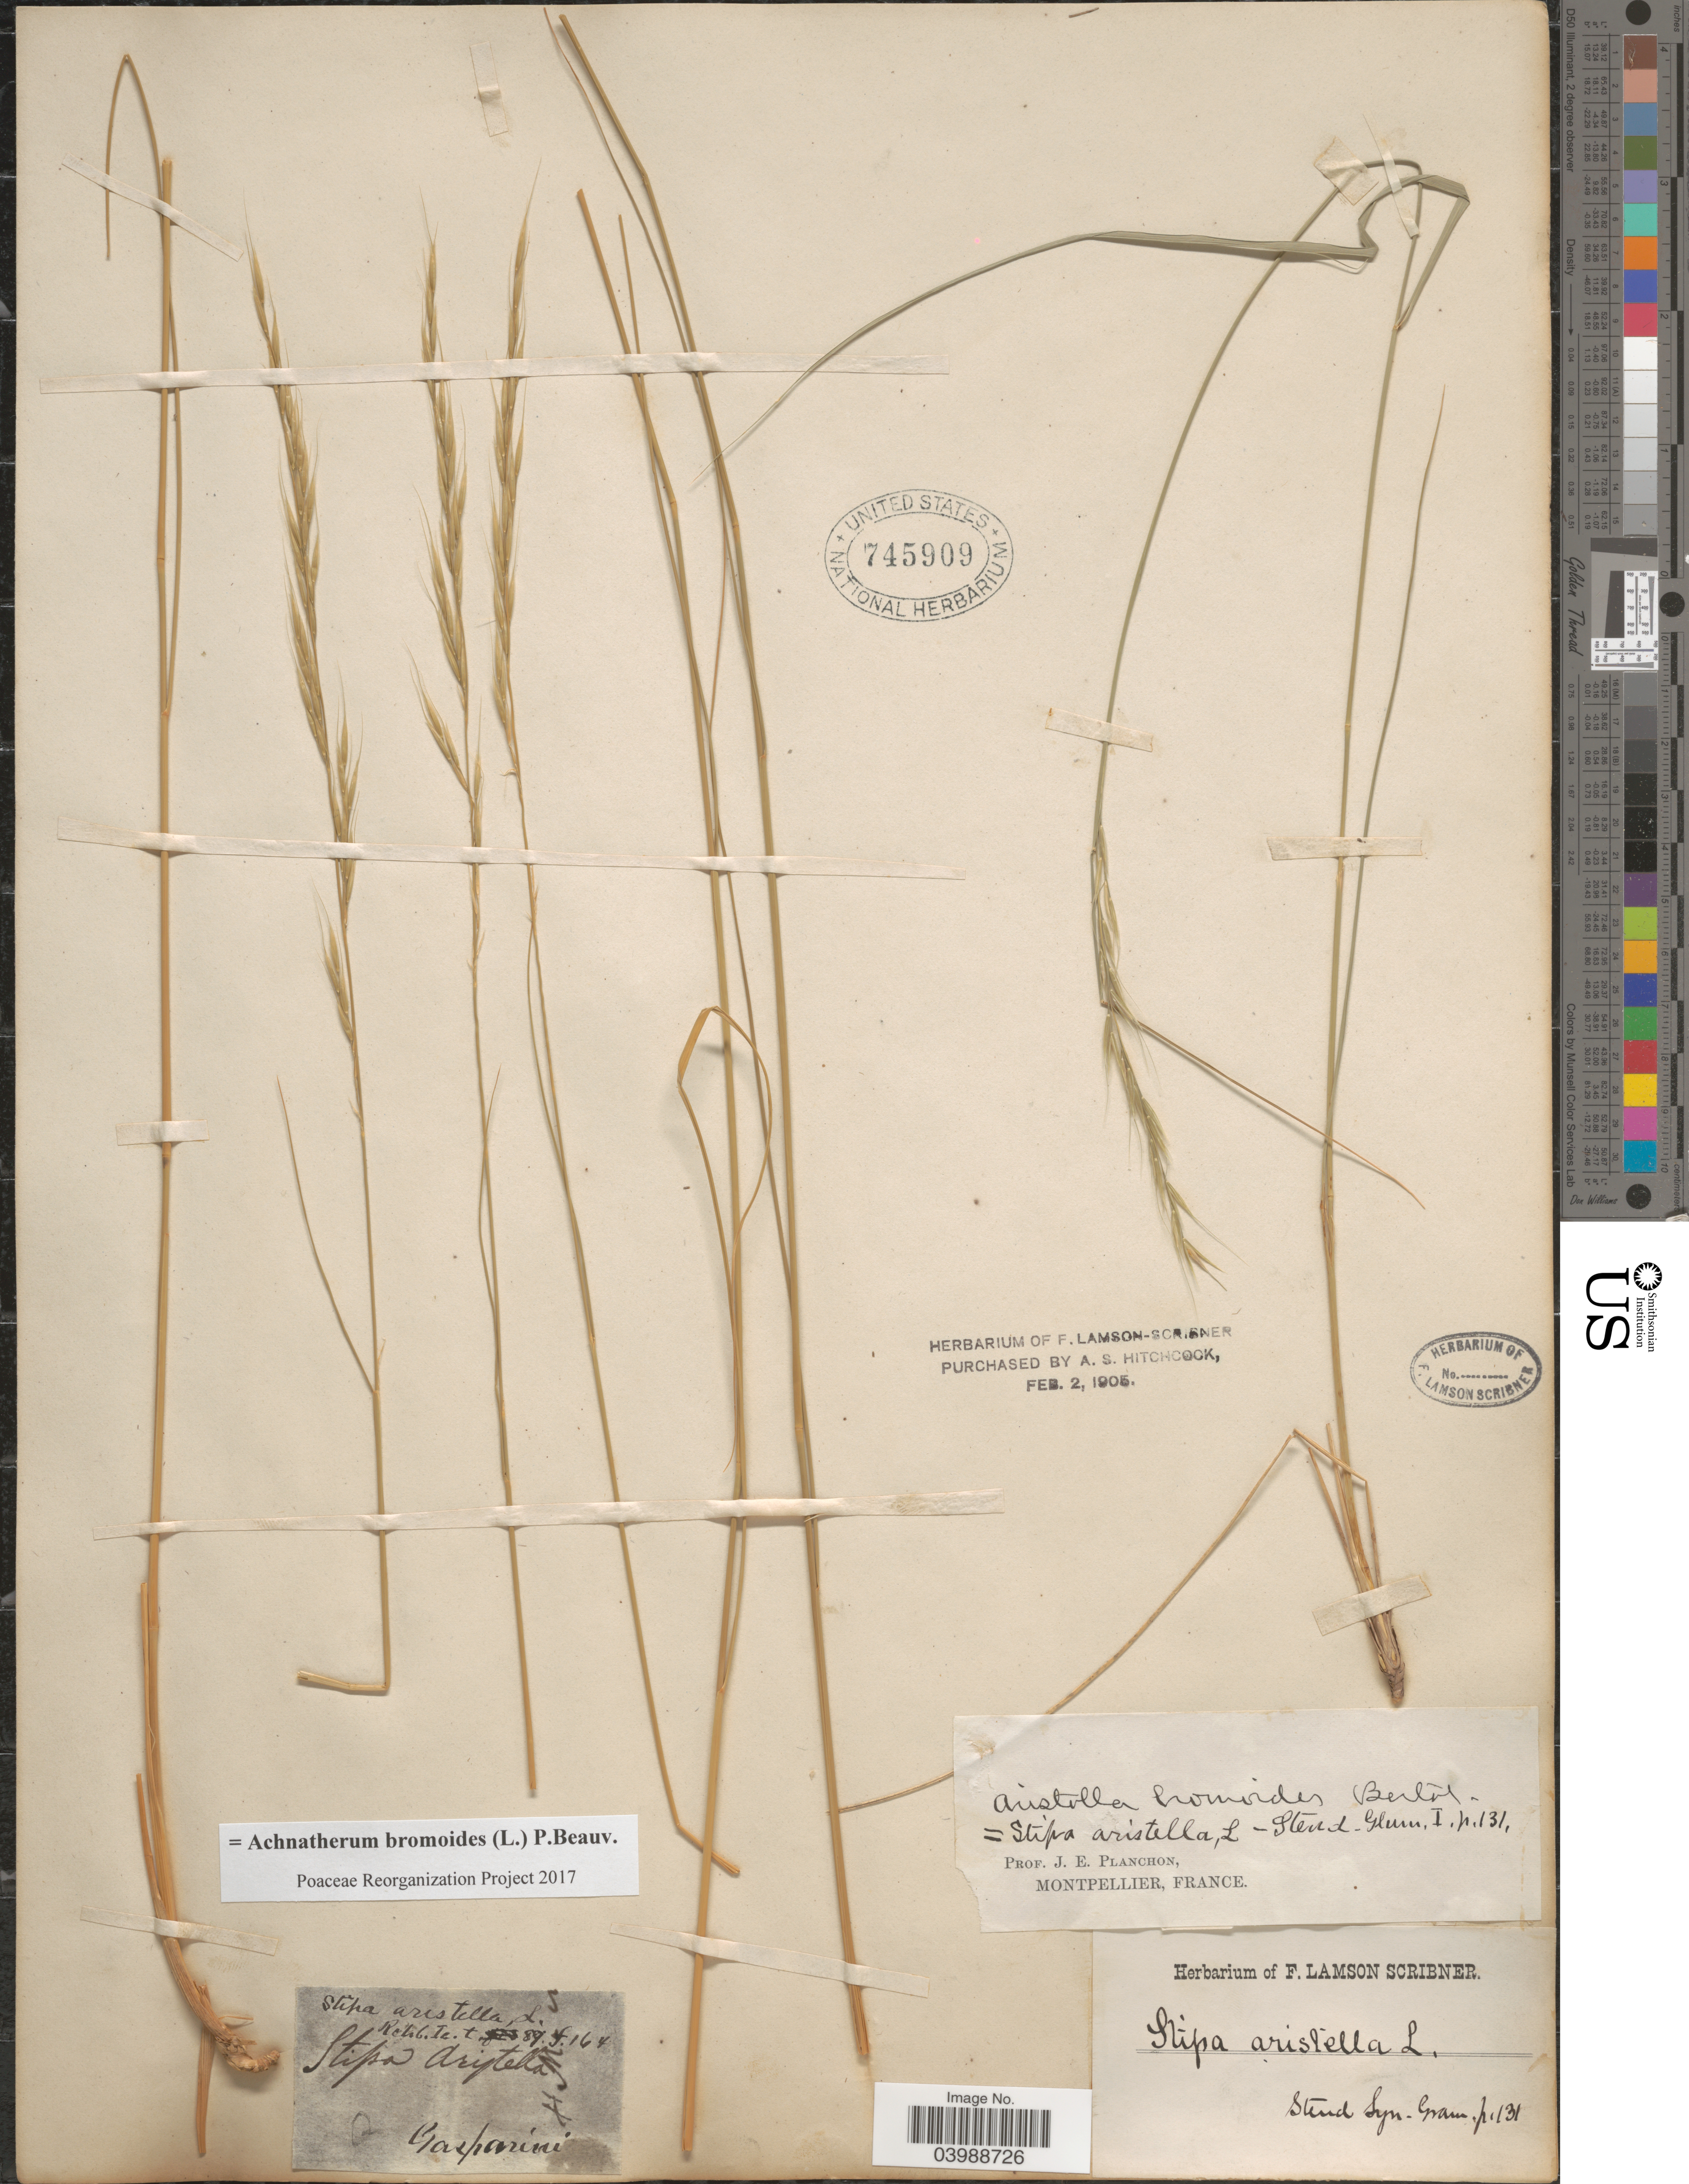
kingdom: Plantae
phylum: Tracheophyta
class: Liliopsida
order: Poales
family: Poaceae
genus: Achnatherum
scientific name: Achnatherum bromoides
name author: (L.) P. Beauv.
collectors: J. E. Planchon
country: Italy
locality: Gasparini.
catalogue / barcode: US 745909